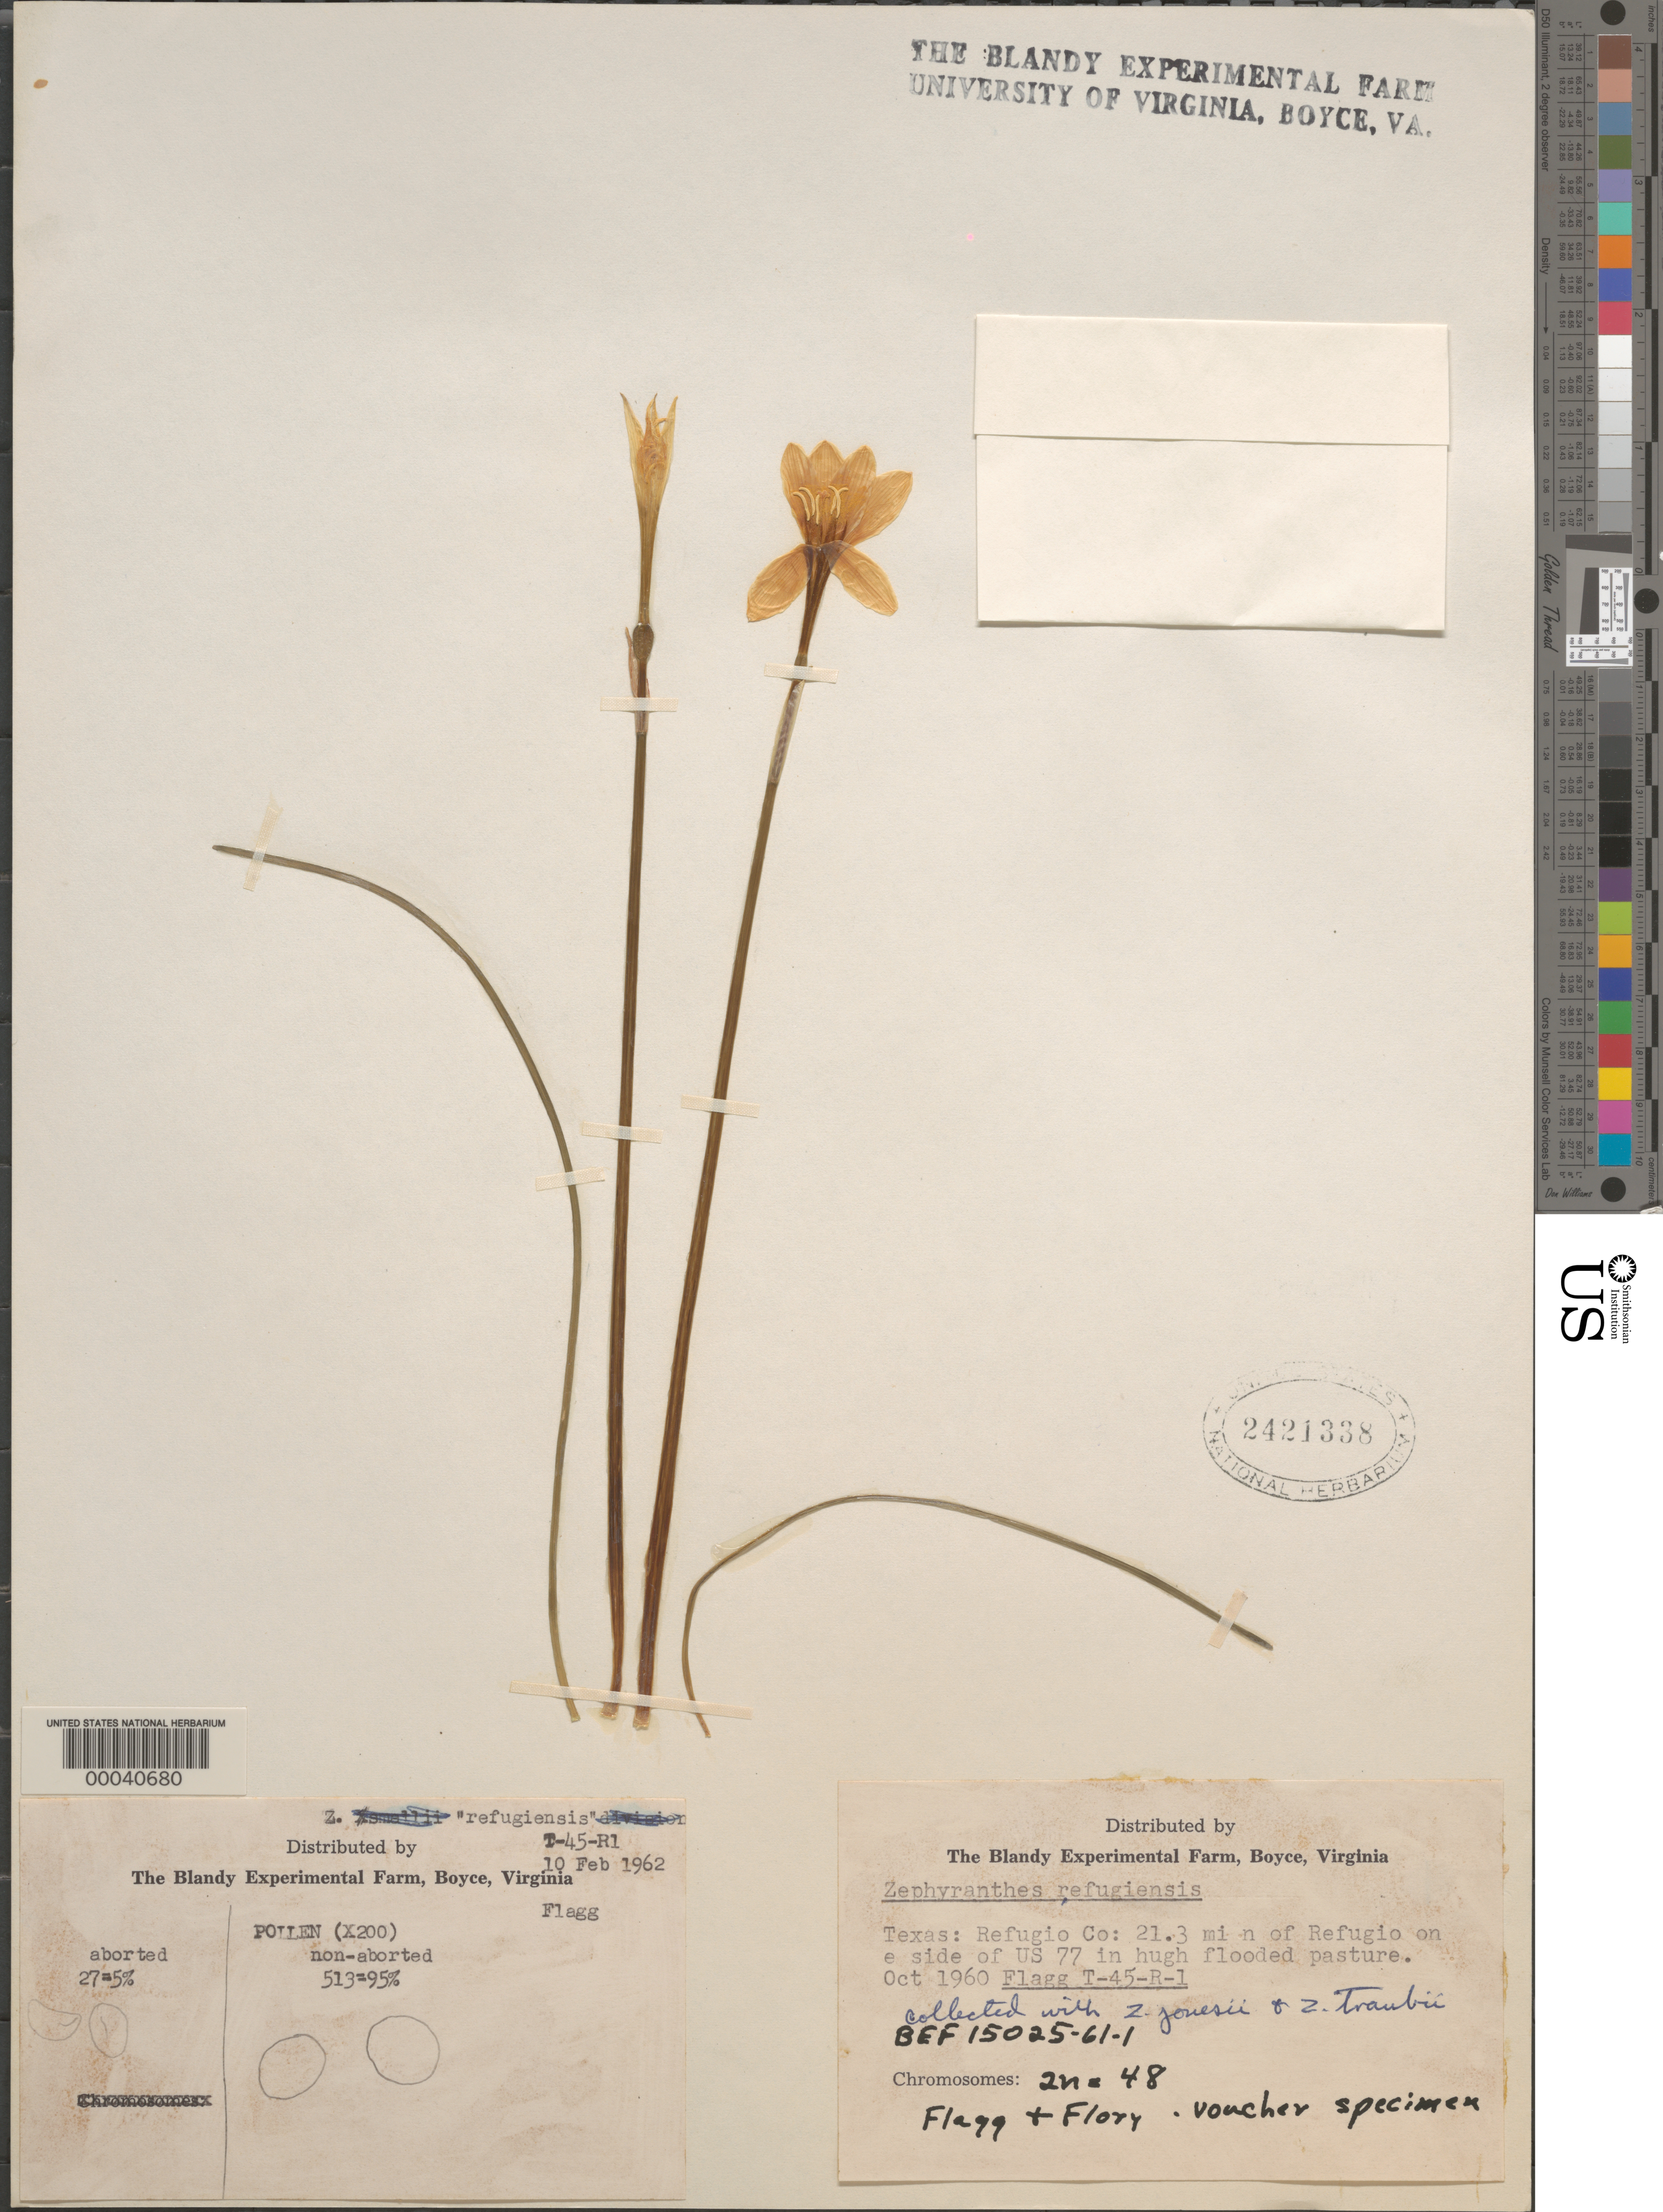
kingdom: Plantae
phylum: Tracheophyta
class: Liliopsida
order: Asparagales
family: Amaryllidaceae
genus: Zephyranthes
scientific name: Zephyranthes refugiensis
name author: F.B. Jones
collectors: R. O. Flagg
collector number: T-45-r1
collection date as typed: Oct 1960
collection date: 1960-10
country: United States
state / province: Texas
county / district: Refugio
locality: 21.3 mi. n of refugio on e side of u.s. 77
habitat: Huge flooded pasture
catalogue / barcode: US 2421338